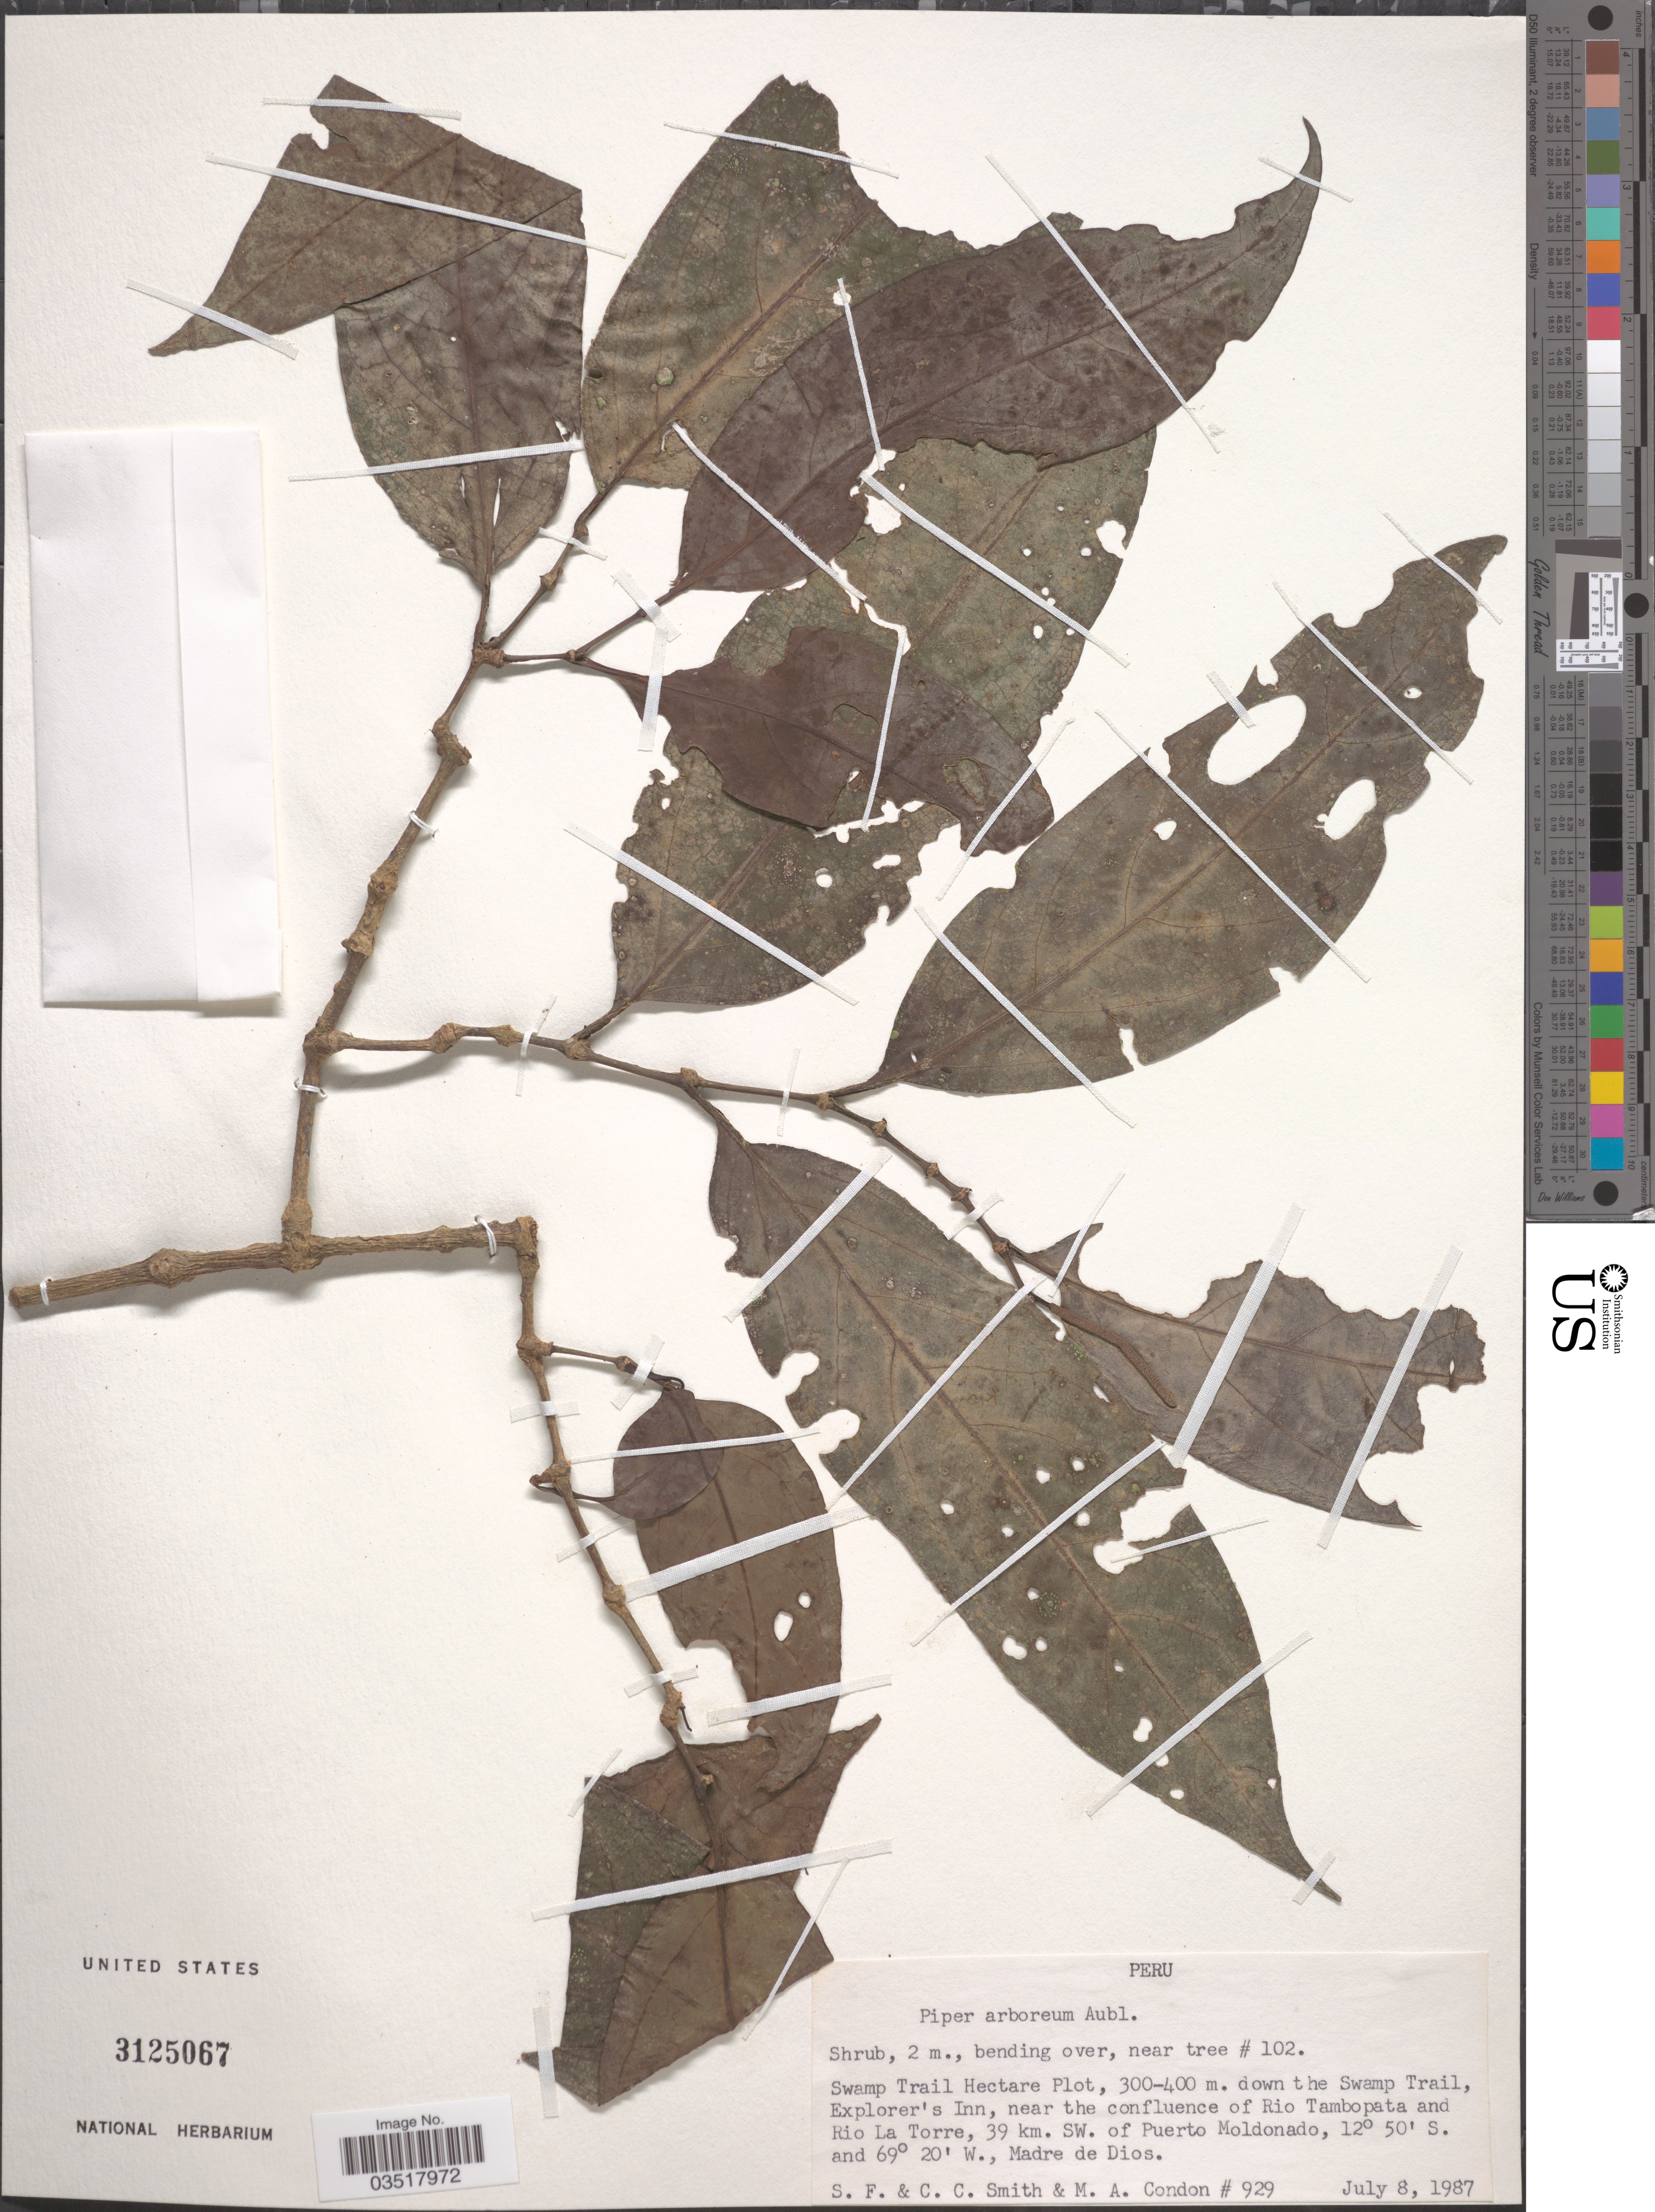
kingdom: Plantae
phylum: Tracheophyta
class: Magnoliopsida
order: Piperales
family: Piperaceae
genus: Piper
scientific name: Piper arboreum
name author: Aubl.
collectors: S.F. Smith, C. C. Smith & M. Condon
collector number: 929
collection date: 1987-07-08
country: Peru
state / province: Madre de Dios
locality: Swamp Trail Hectare Plot, down the Swamp Trail, Explorer's Inn, near the confluence of Rio Tambopata and Rio La Torre, 39 km. SW. of Puerto Moldonado.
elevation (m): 300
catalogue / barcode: US 3125067